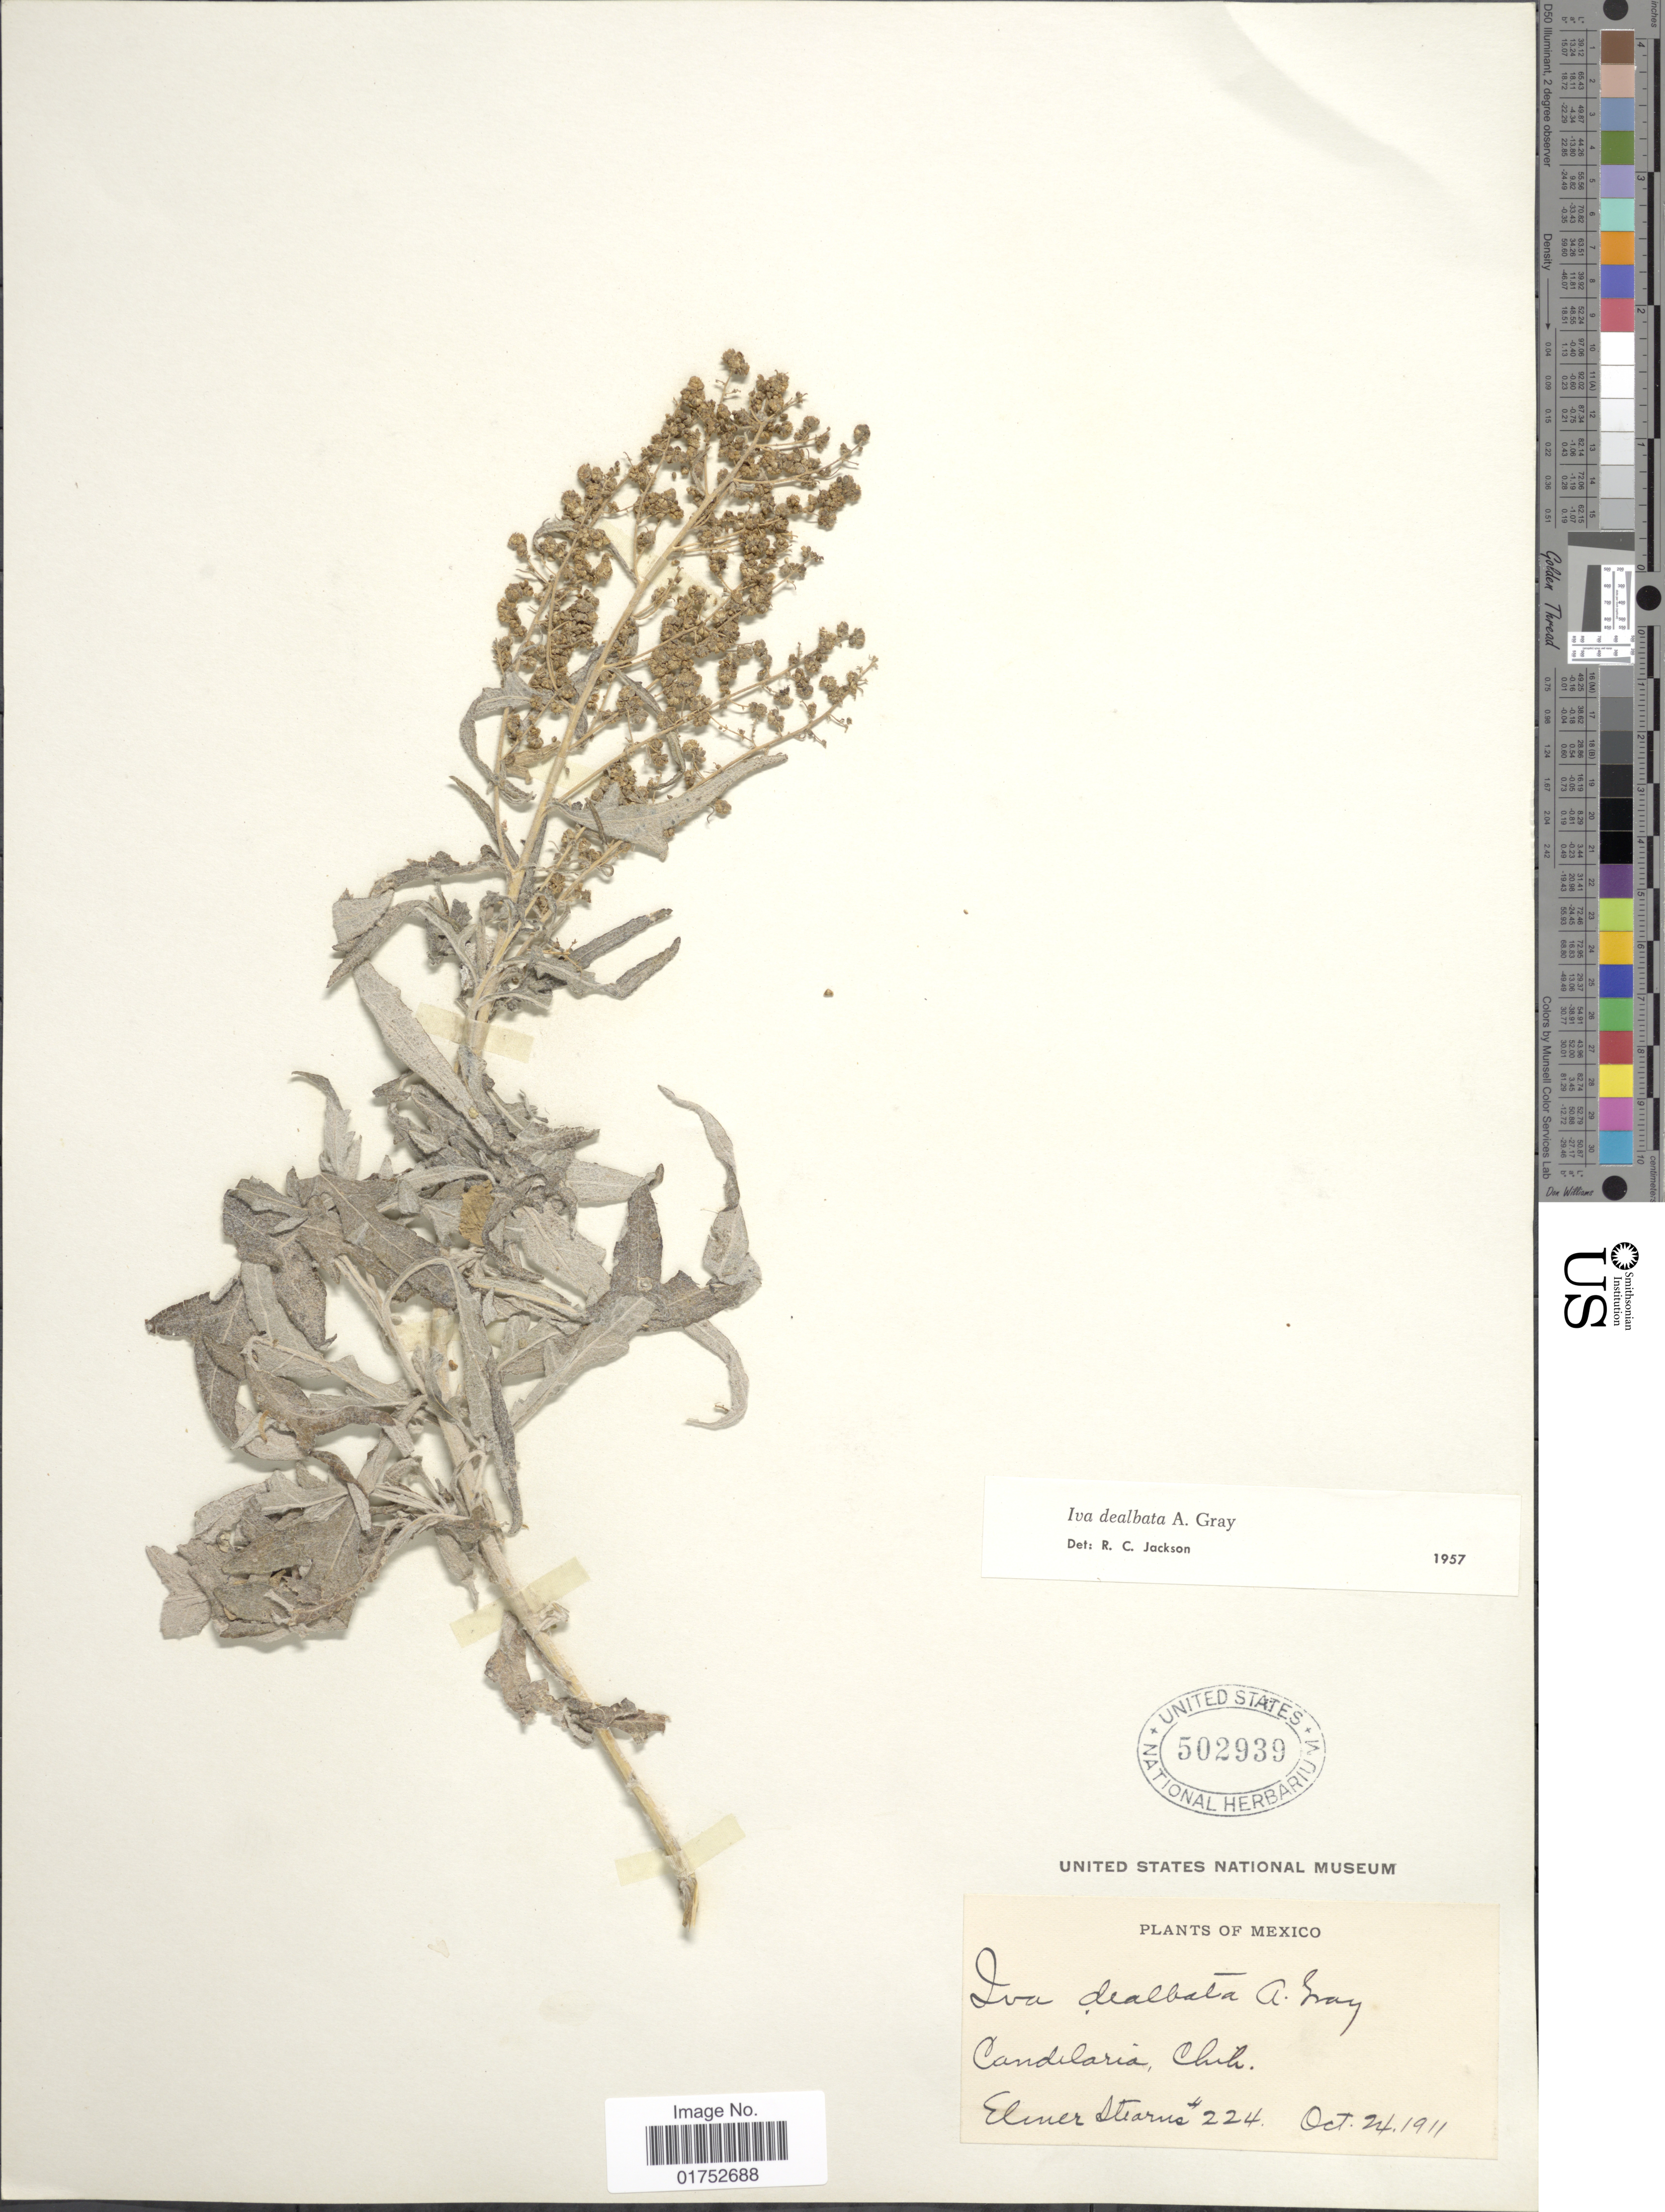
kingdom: Plantae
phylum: Tracheophyta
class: Magnoliopsida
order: Asterales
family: Asteraceae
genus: Iva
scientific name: Iva dealbata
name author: A. Gray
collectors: E. Stearns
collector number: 224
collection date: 1911-10-24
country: Mexico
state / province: Chihuahua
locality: Candelaria, Chih.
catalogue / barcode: US 502939